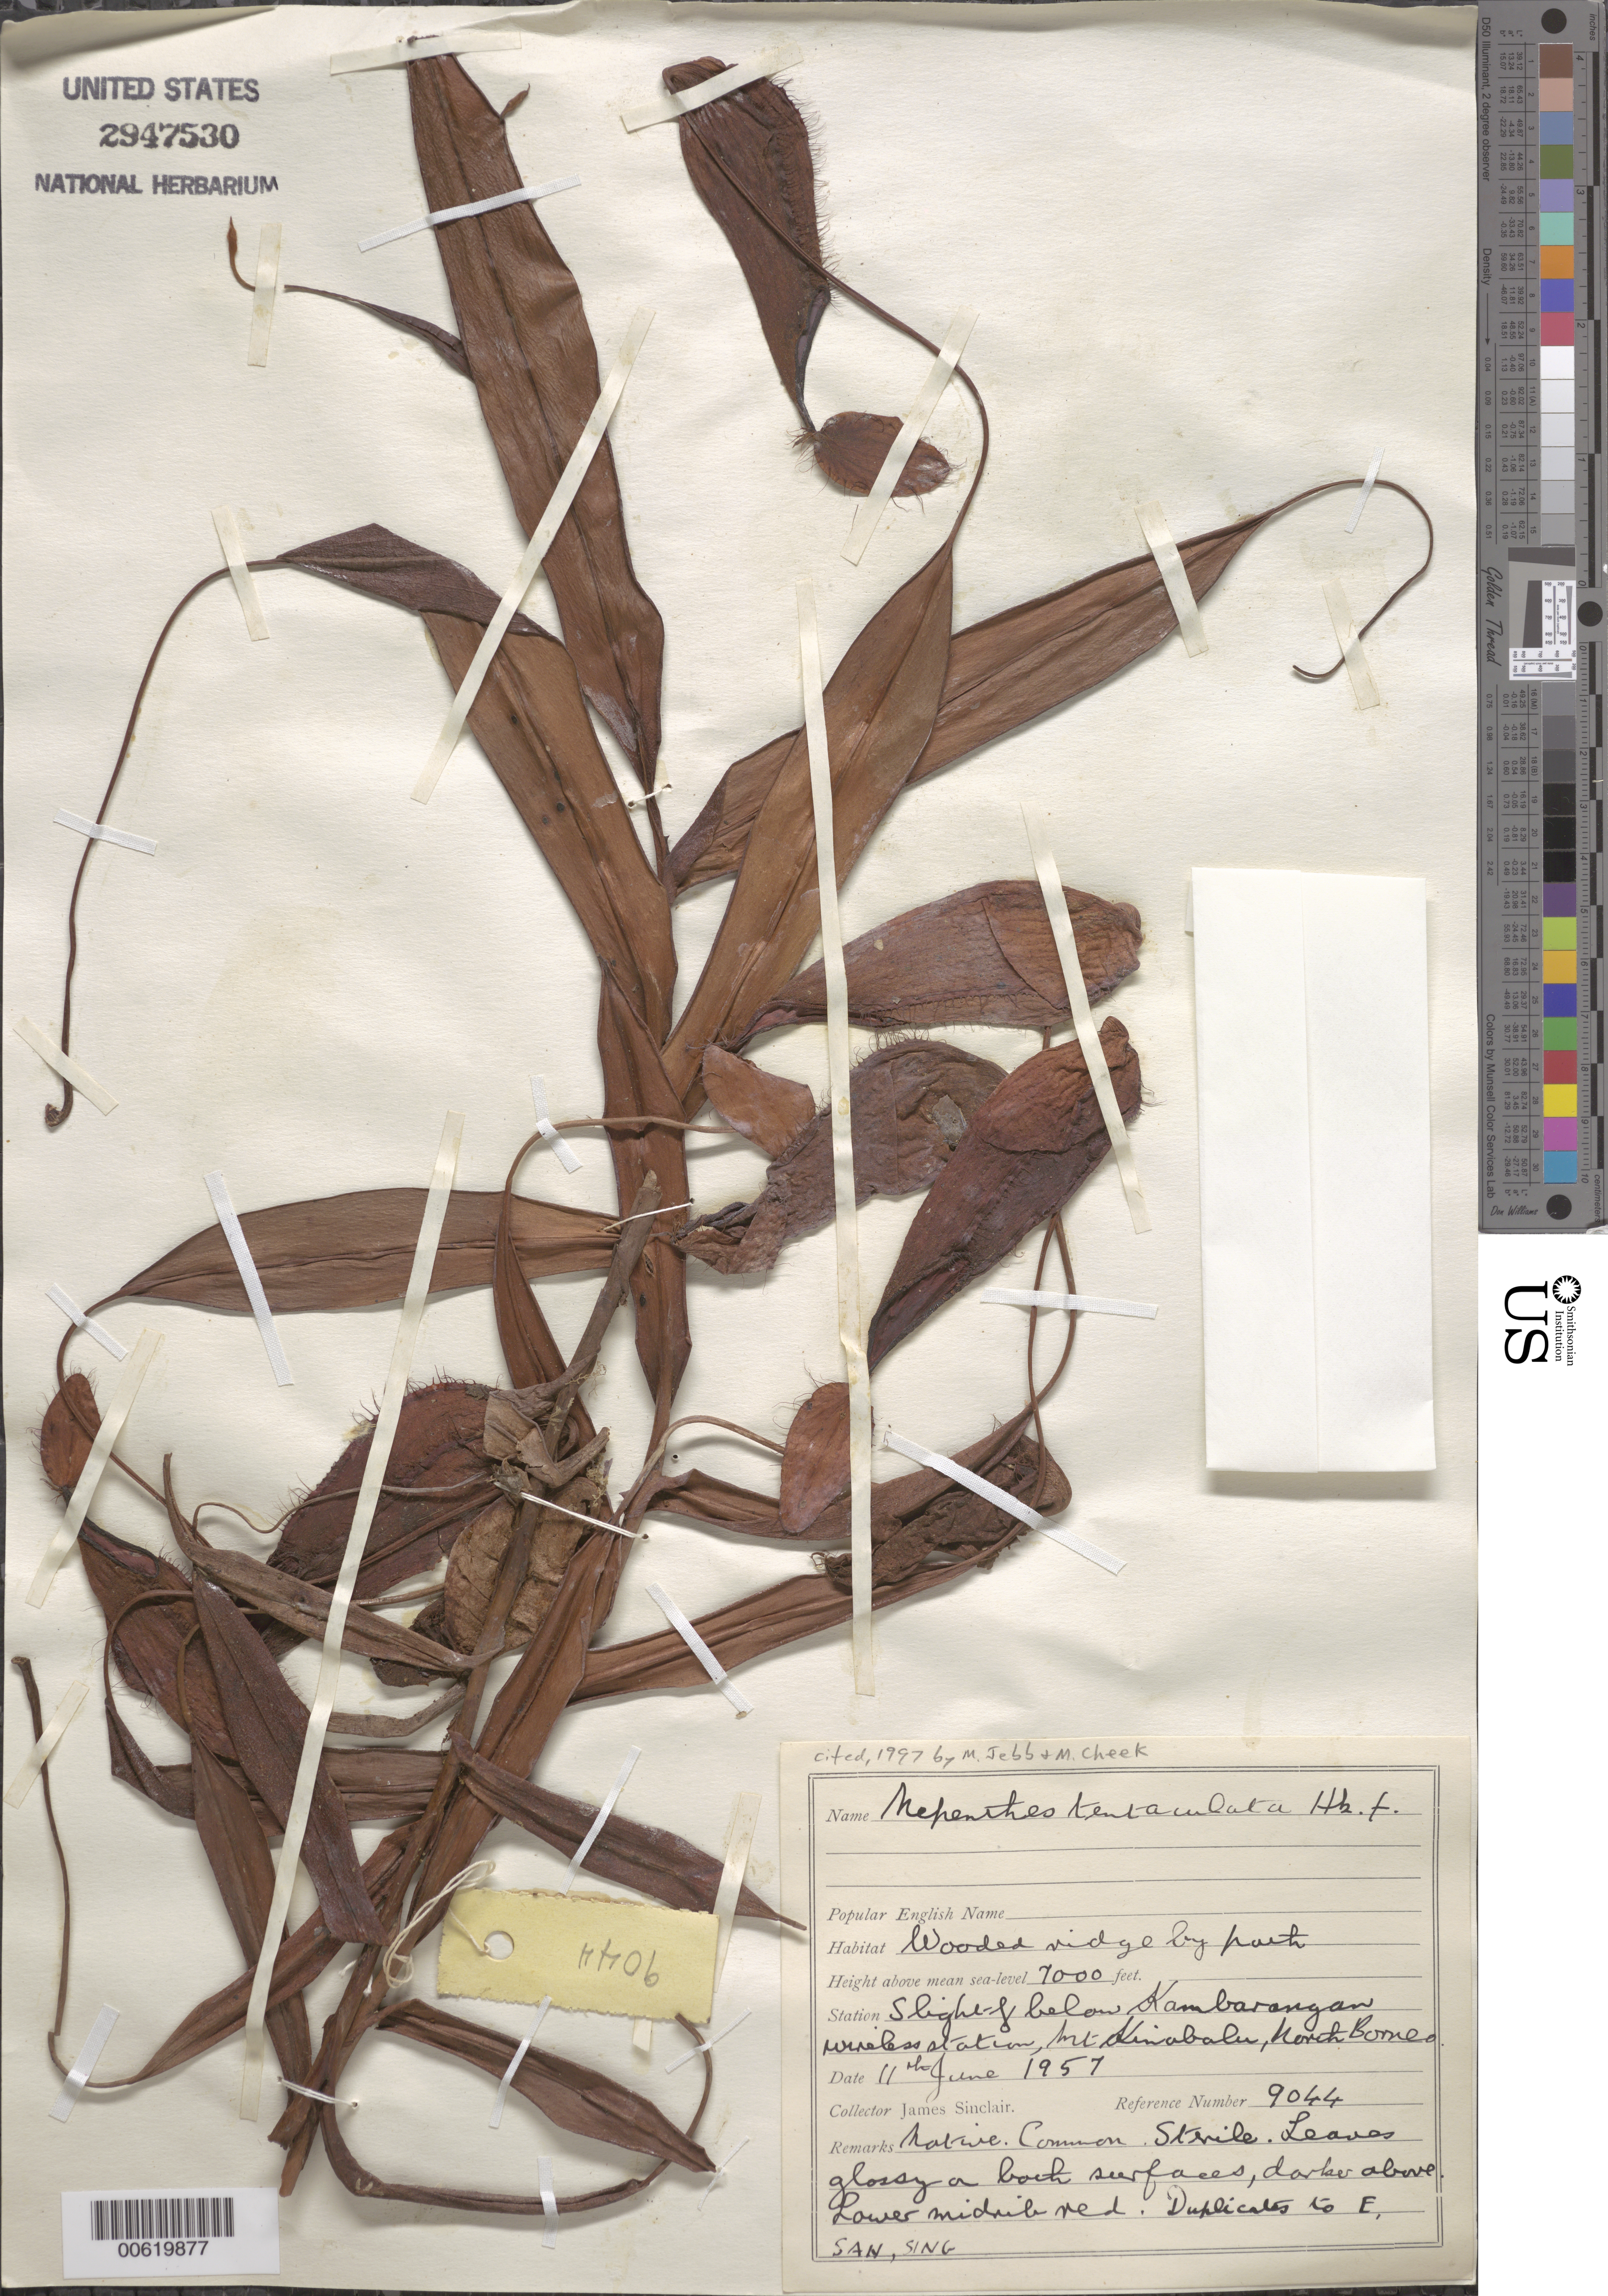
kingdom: Plantae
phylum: Tracheophyta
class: Magnoliopsida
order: Caryophyllales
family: Nepenthaceae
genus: Nepenthes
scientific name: Nepenthes tentaculata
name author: Hook. f.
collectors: J. Sinclair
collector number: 9044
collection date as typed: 11 Jun 1957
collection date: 1957-06-11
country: Malaysia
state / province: Sabah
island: Borneo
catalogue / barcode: US 2947530